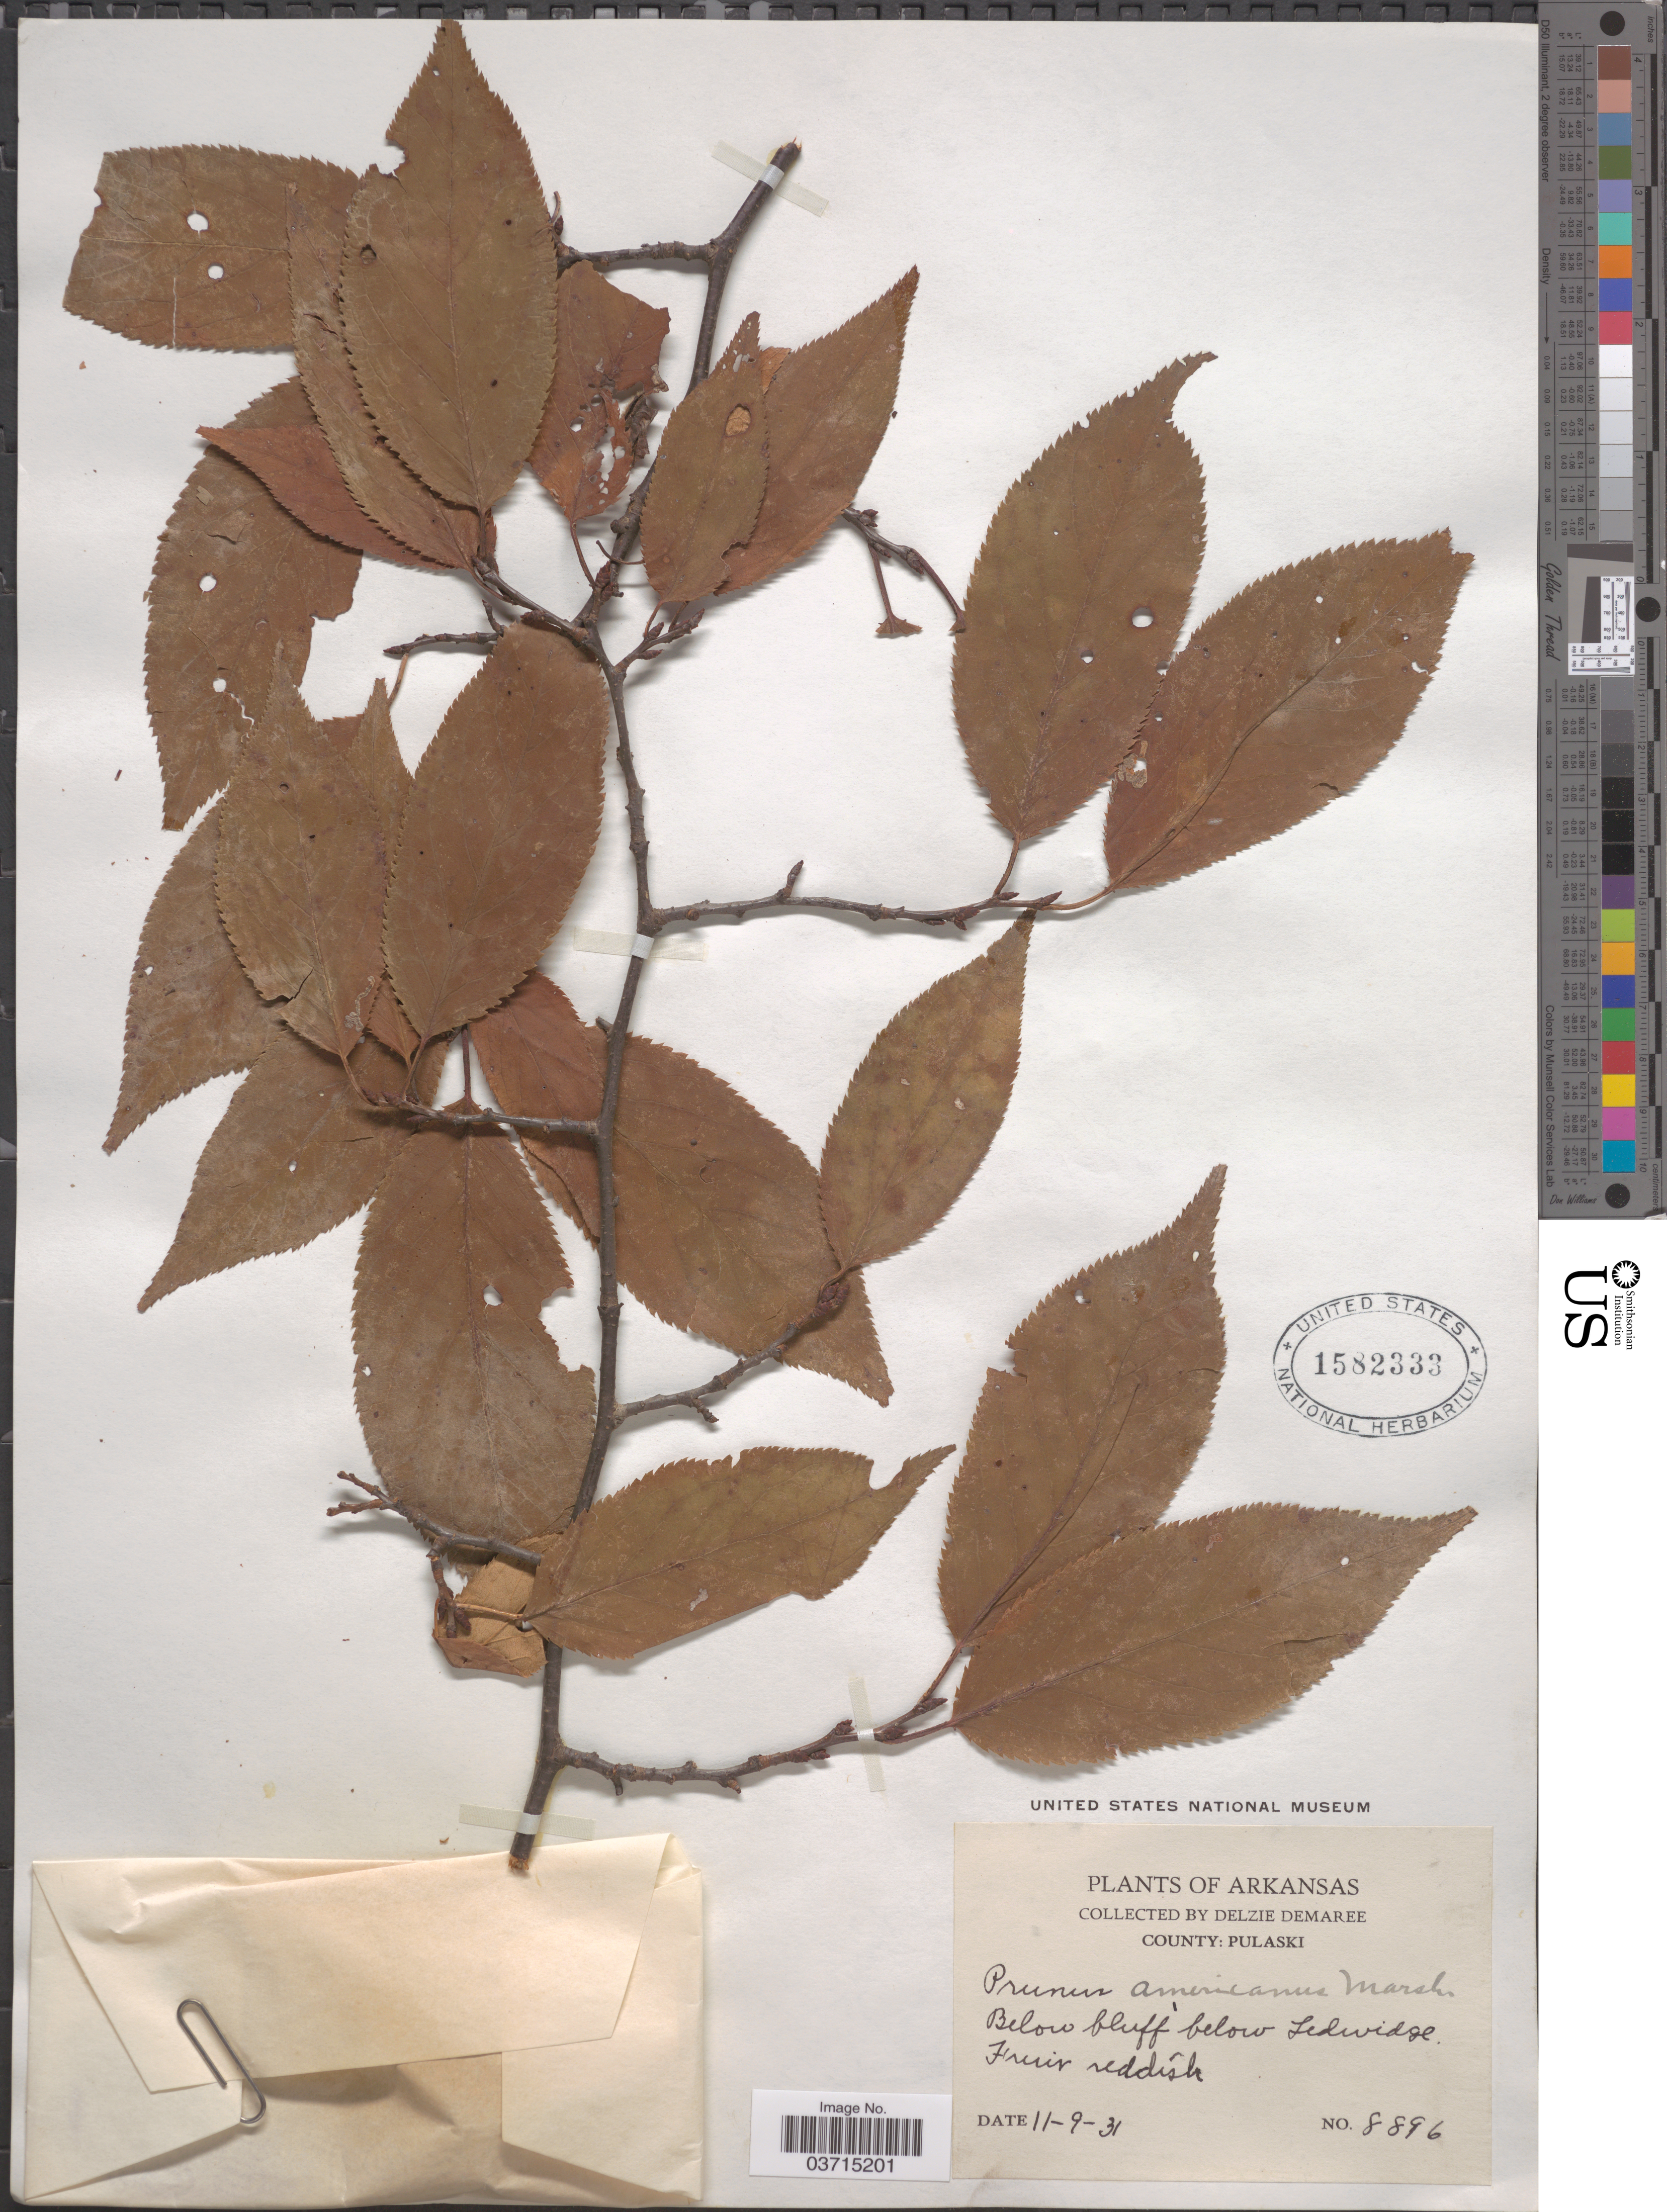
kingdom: Plantae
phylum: Tracheophyta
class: Magnoliopsida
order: Rosales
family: Rosaceae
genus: Prunus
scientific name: Prunus americana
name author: Marshall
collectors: D. Demaree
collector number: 8896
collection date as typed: Transcribed d/m/y: 9/11/31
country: United States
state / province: Arkansas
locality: County: Pulaski. Below bluff below Ledwidge.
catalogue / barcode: US 1582333